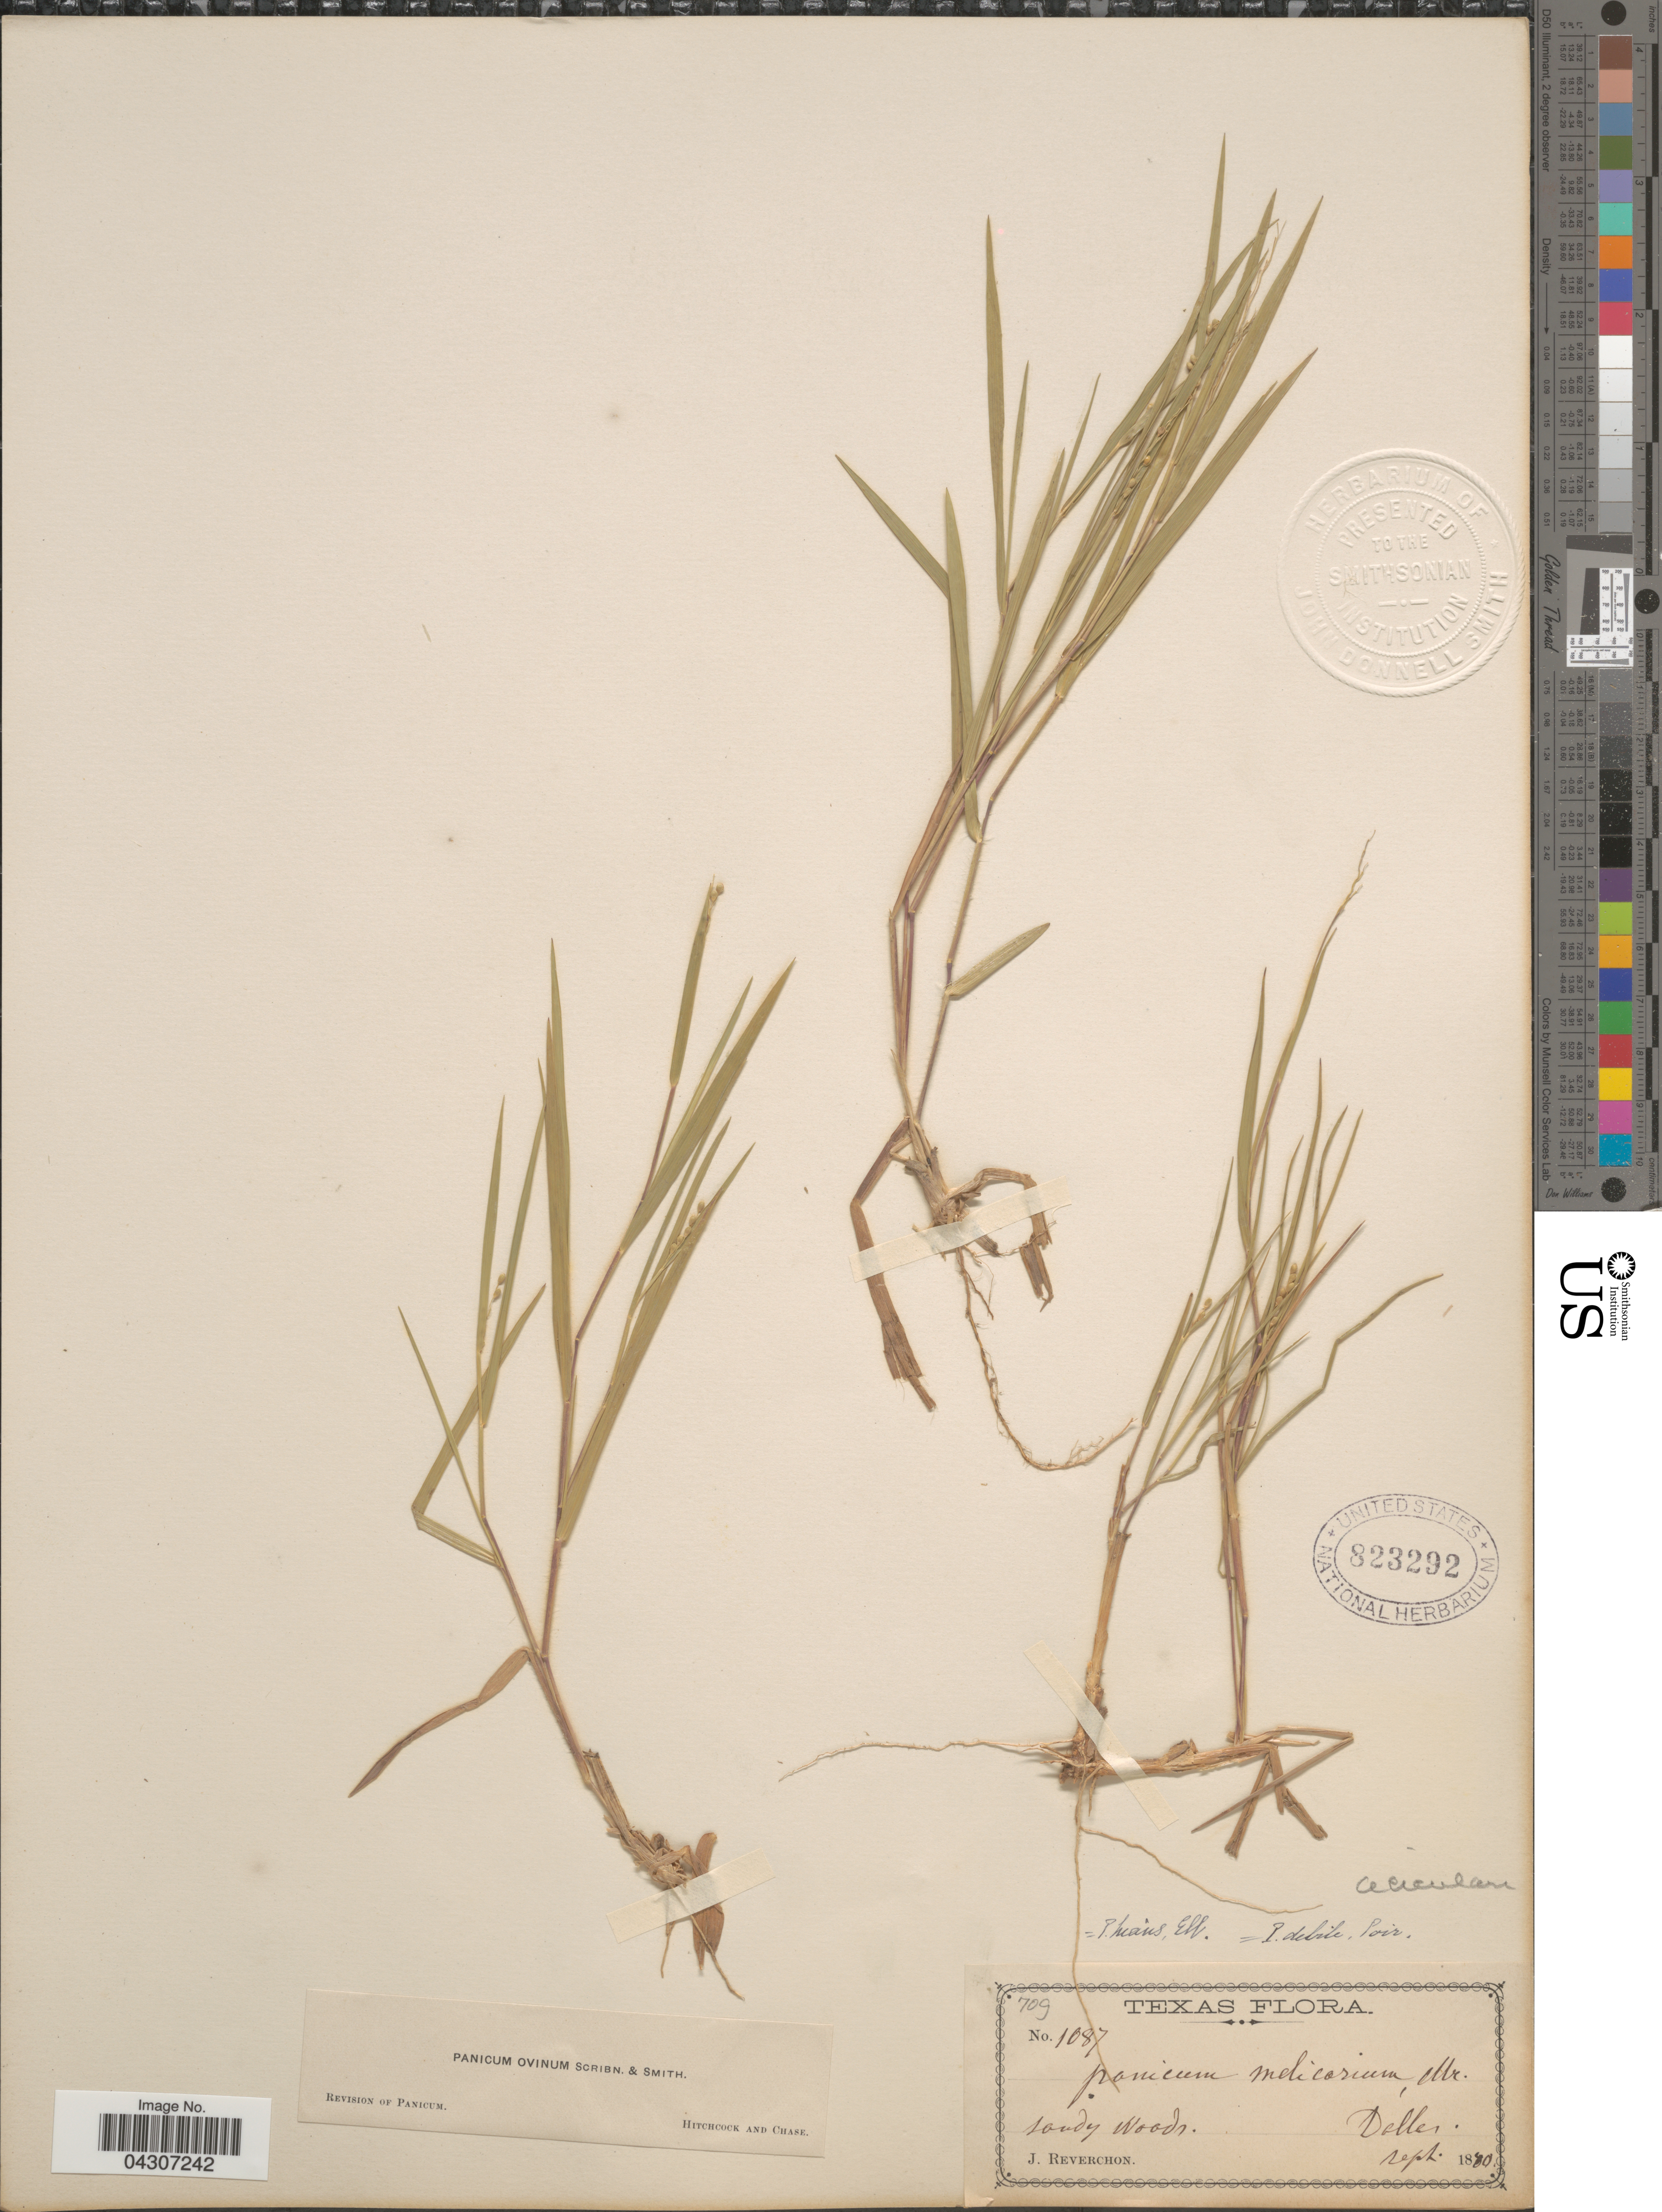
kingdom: Plantae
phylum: Tracheophyta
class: Liliopsida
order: Poales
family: Poaceae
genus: Dichanthelium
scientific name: Dichanthelium aciculare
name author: (Desv. ex Poir.) Gould & C.A. Clark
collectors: J. Reverchon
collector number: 1087/709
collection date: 1840-09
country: United States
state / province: Texas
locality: Dallas.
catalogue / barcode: US 823292